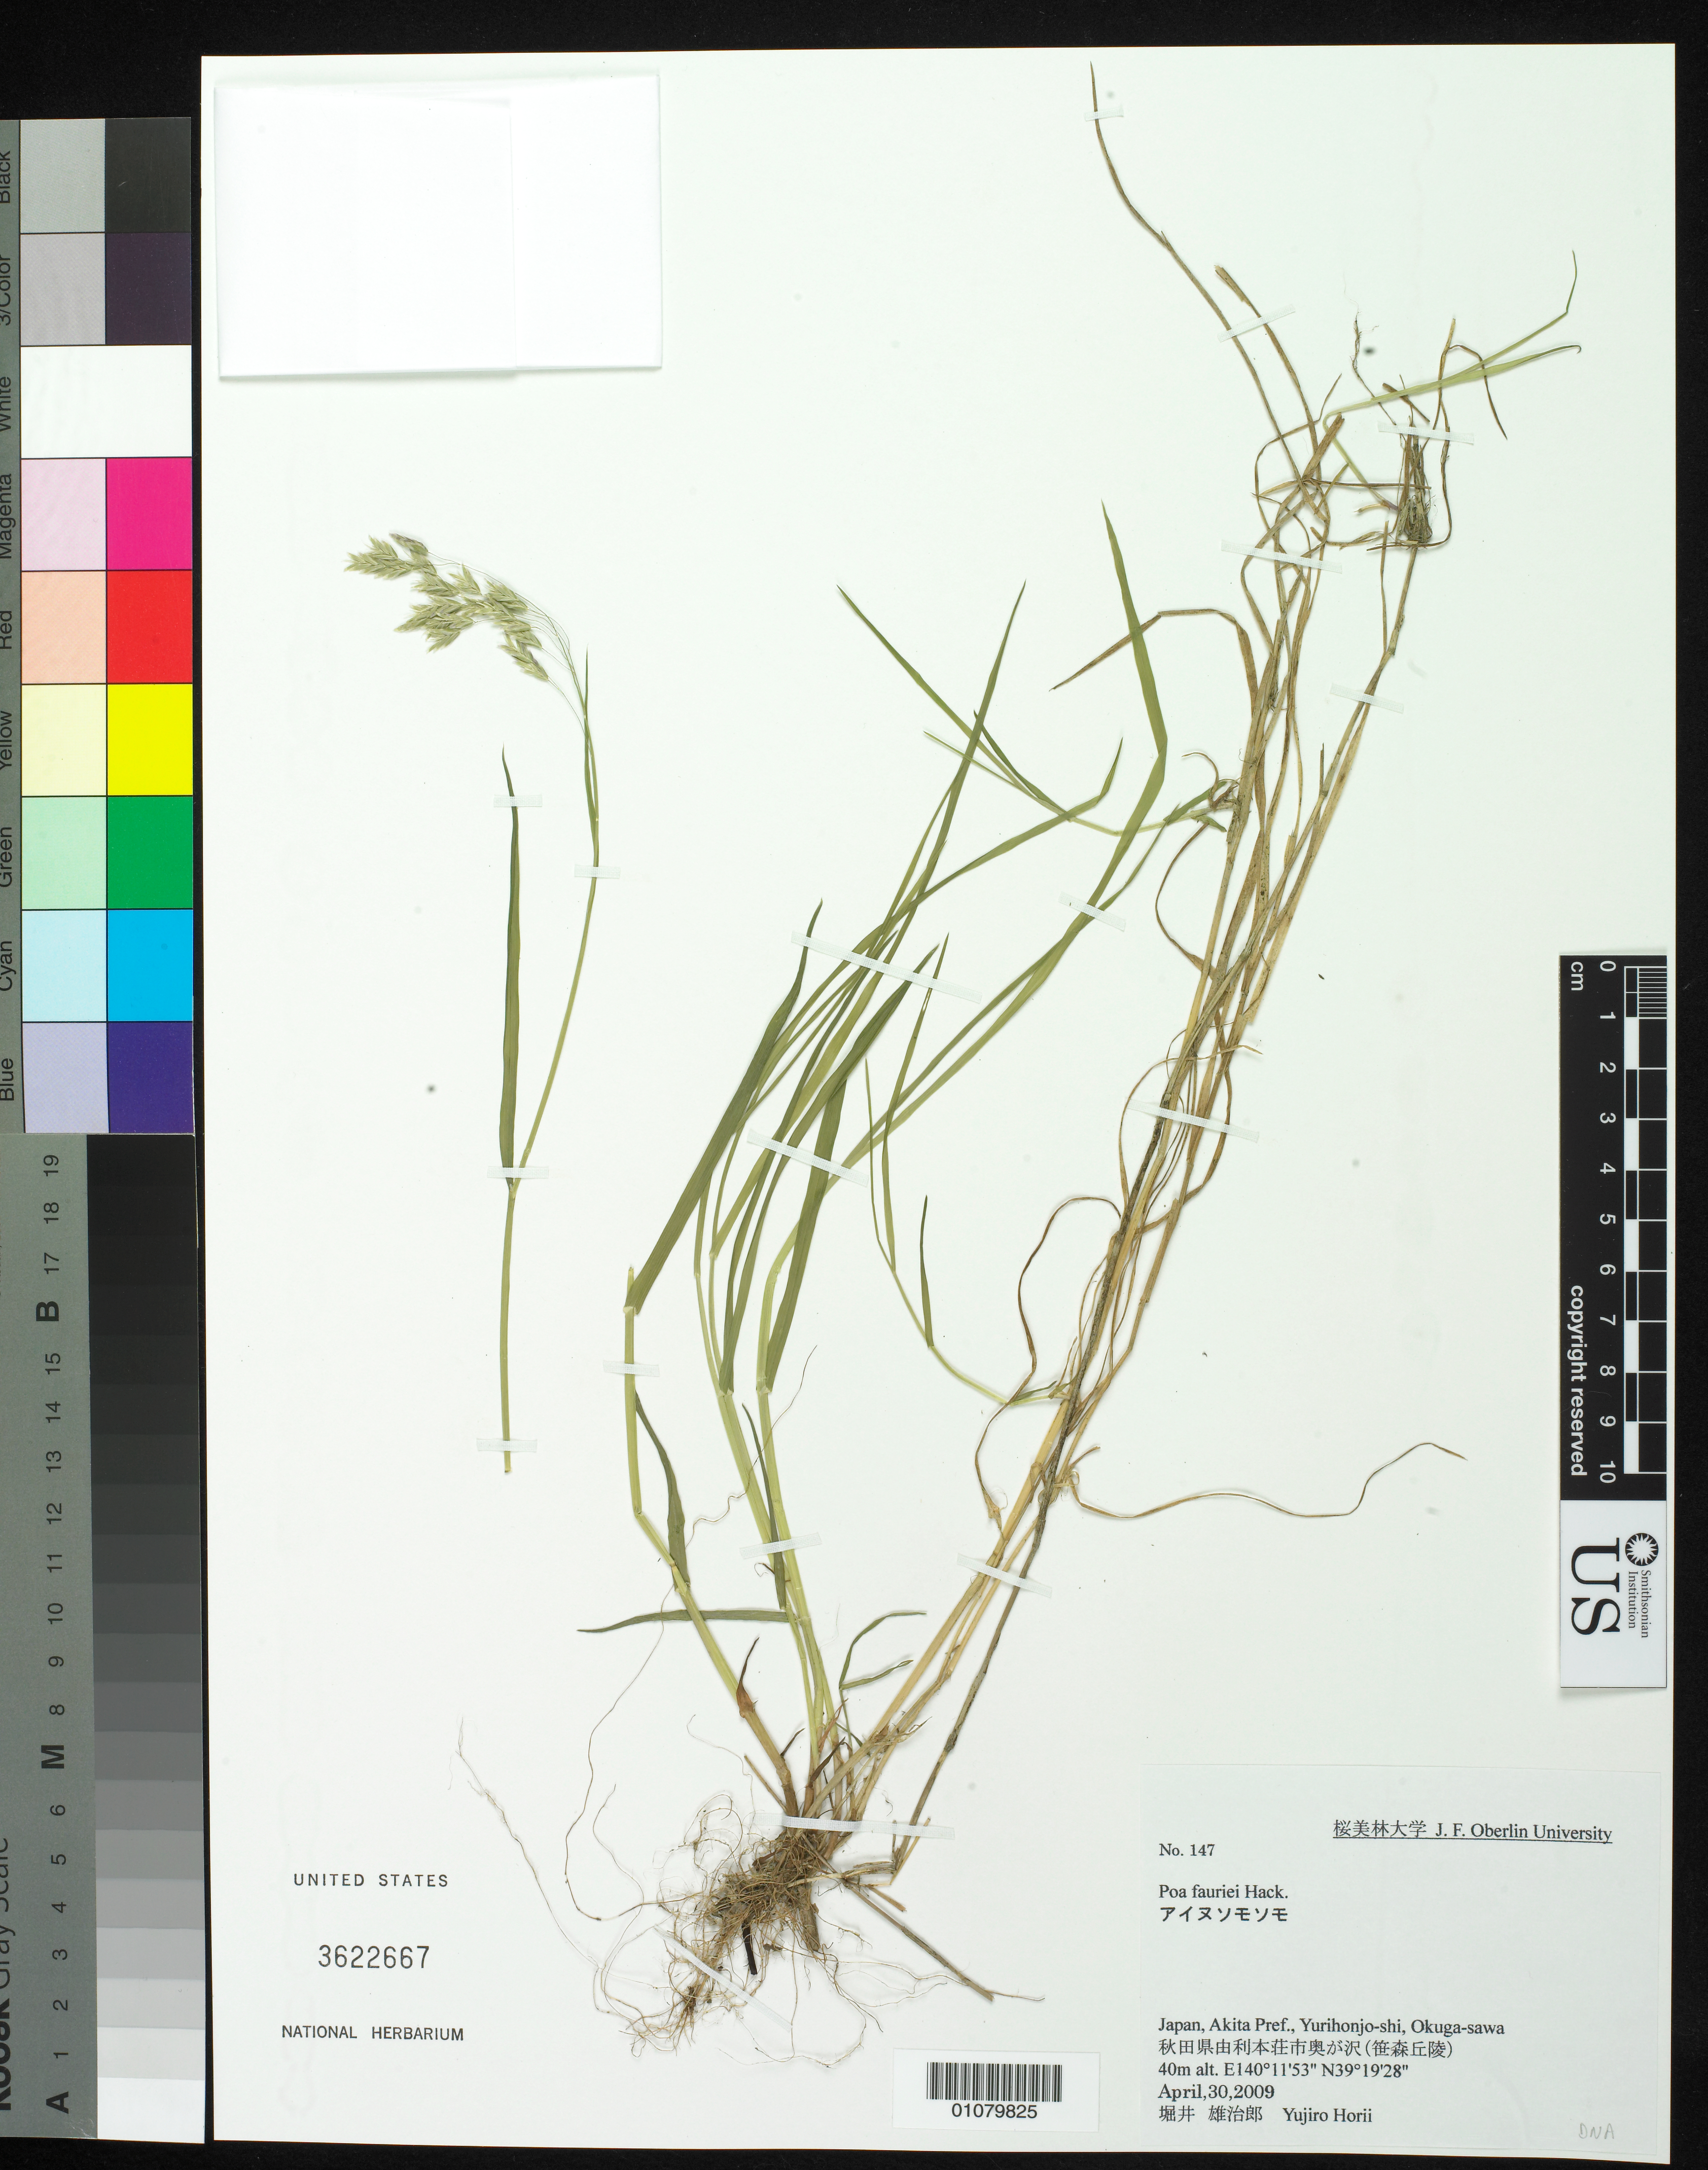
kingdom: Plantae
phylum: Tracheophyta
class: Liliopsida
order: Poales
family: Poaceae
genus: Poa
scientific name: Poa fauriei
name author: Hack.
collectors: Y. Horii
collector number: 148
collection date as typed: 30 Apr 2009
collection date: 2009-04-30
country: Japan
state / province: Akita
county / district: Yurihonjo-shi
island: Honshu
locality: Okuga-sawa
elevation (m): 40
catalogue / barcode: US 3622667